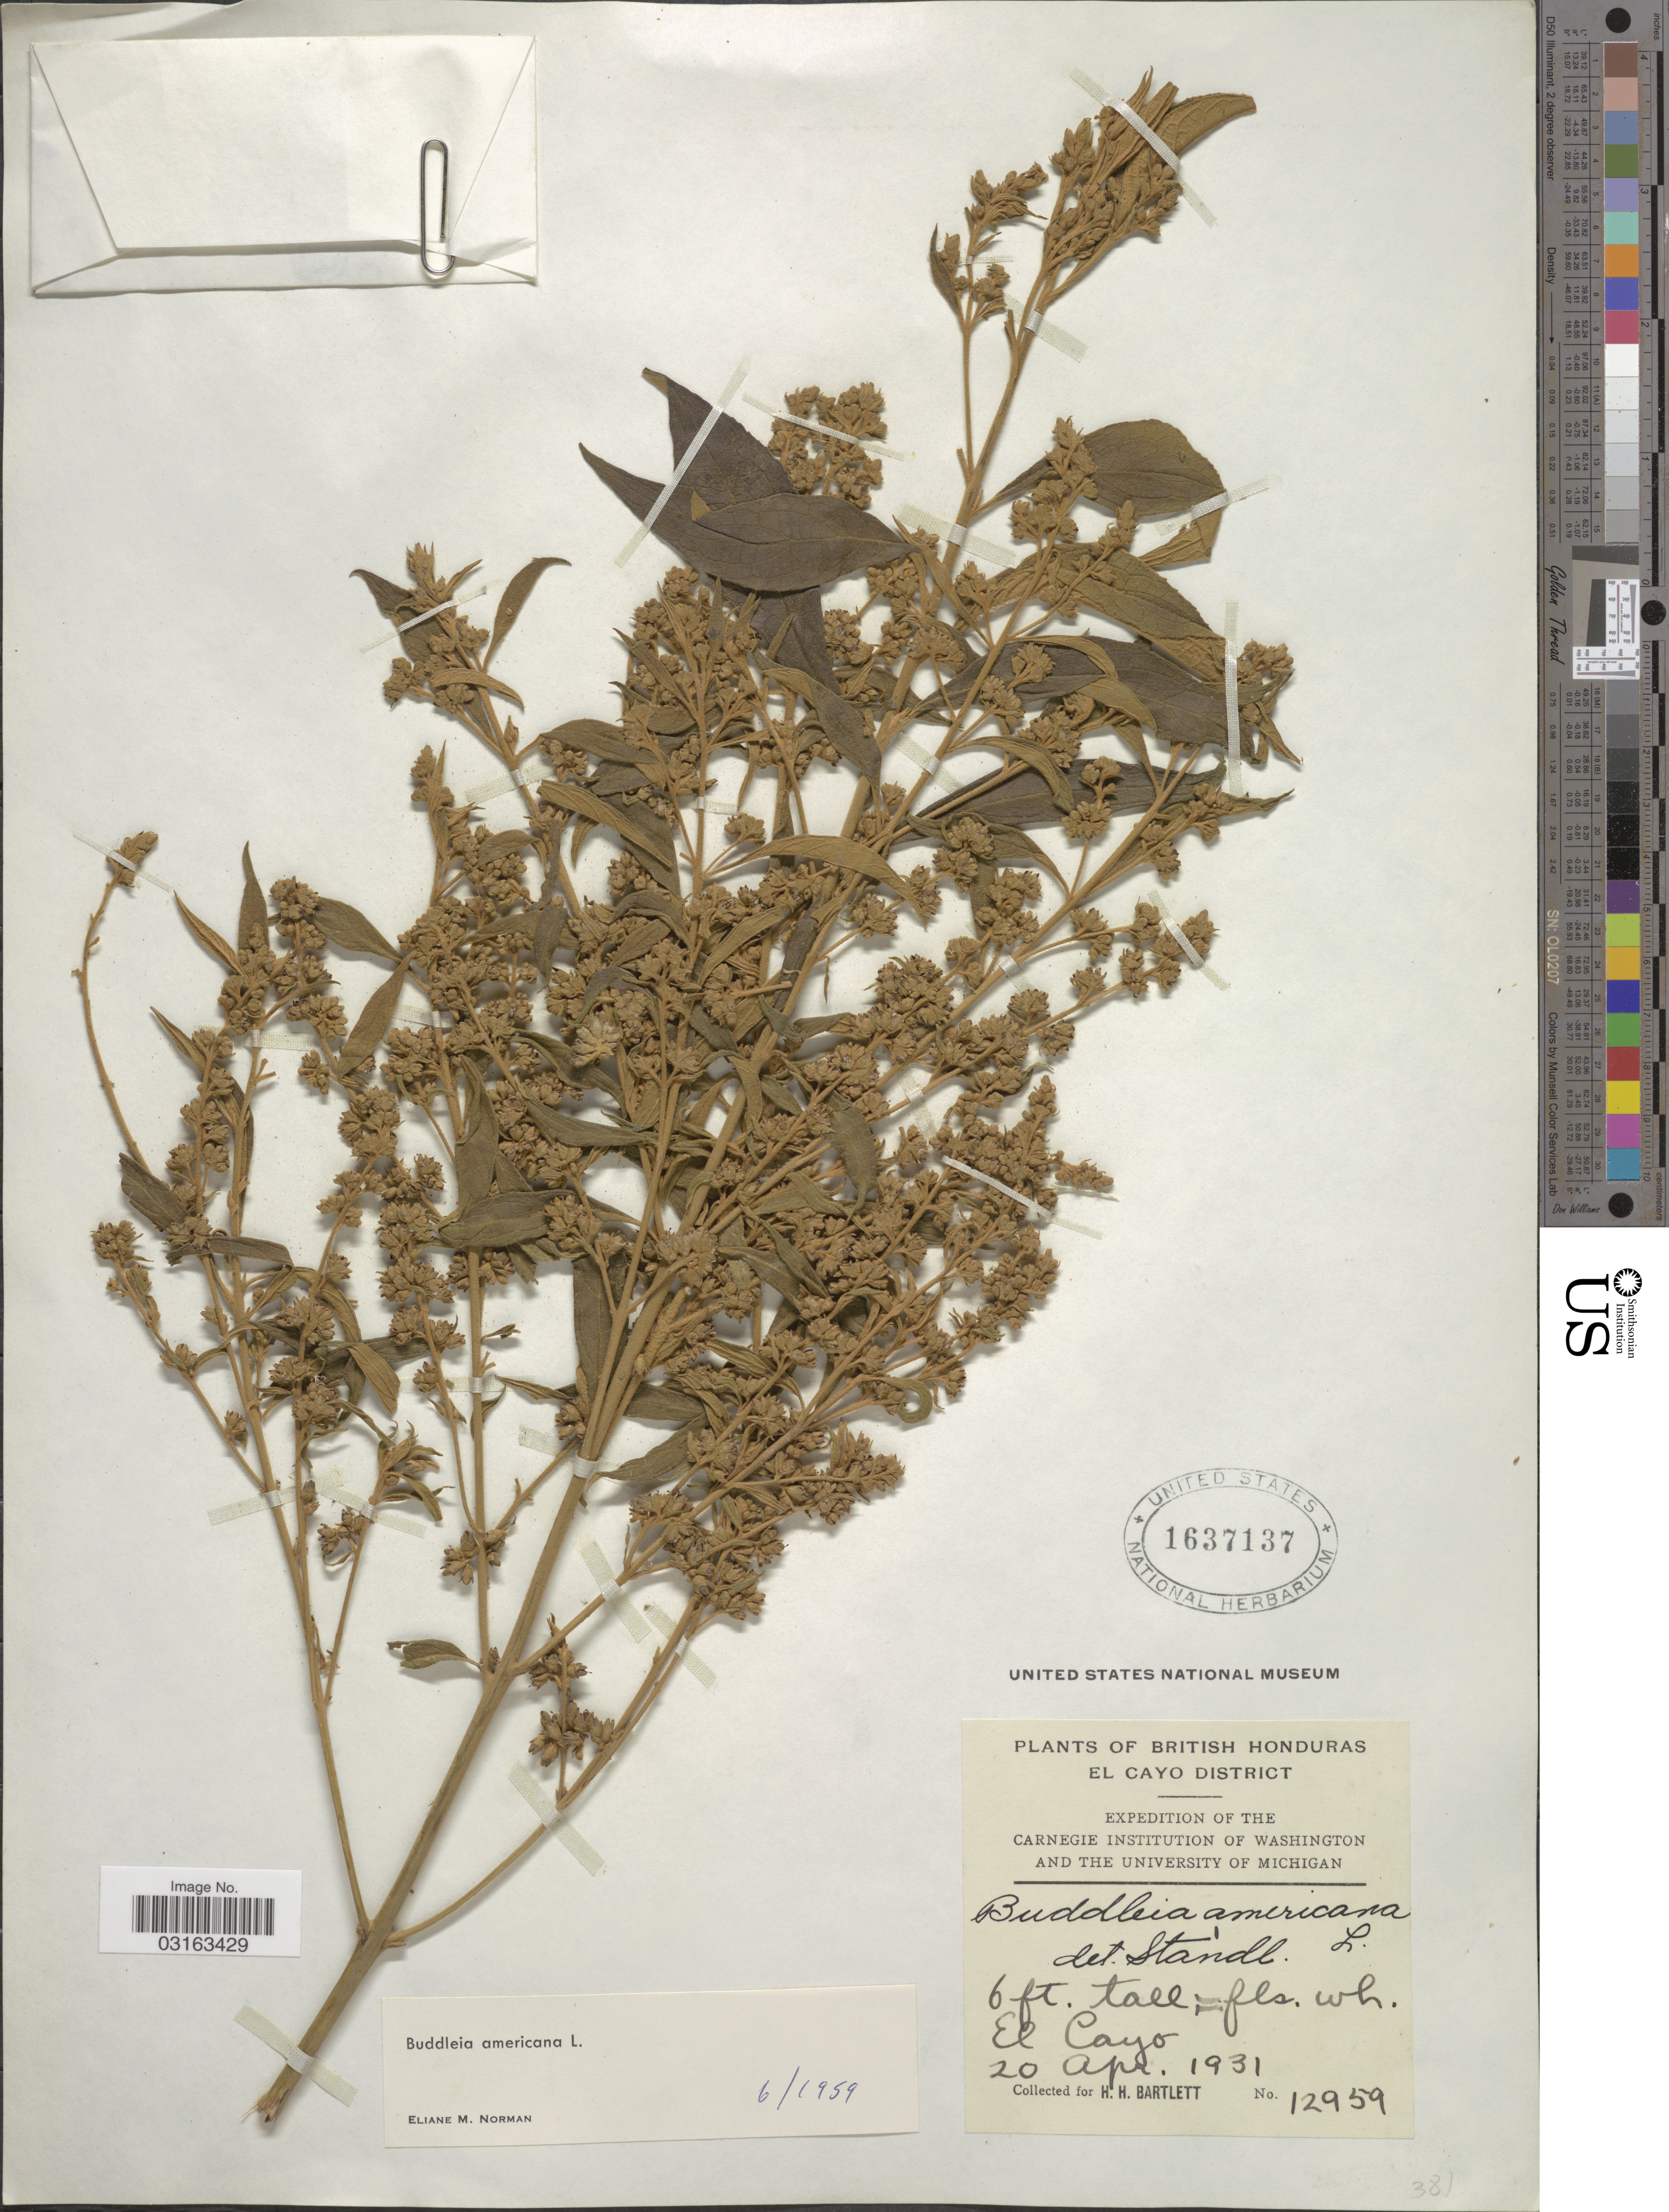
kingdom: Plantae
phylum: Tracheophyta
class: Magnoliopsida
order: Lamiales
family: Scrophulariaceae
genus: Buddleja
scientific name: Buddleja americana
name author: L.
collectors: H. H. Bartlett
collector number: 12959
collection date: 1931-04-20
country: Belize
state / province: Cayo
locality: British Honduras. El Cayo District. El Cayo.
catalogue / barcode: US 1637137